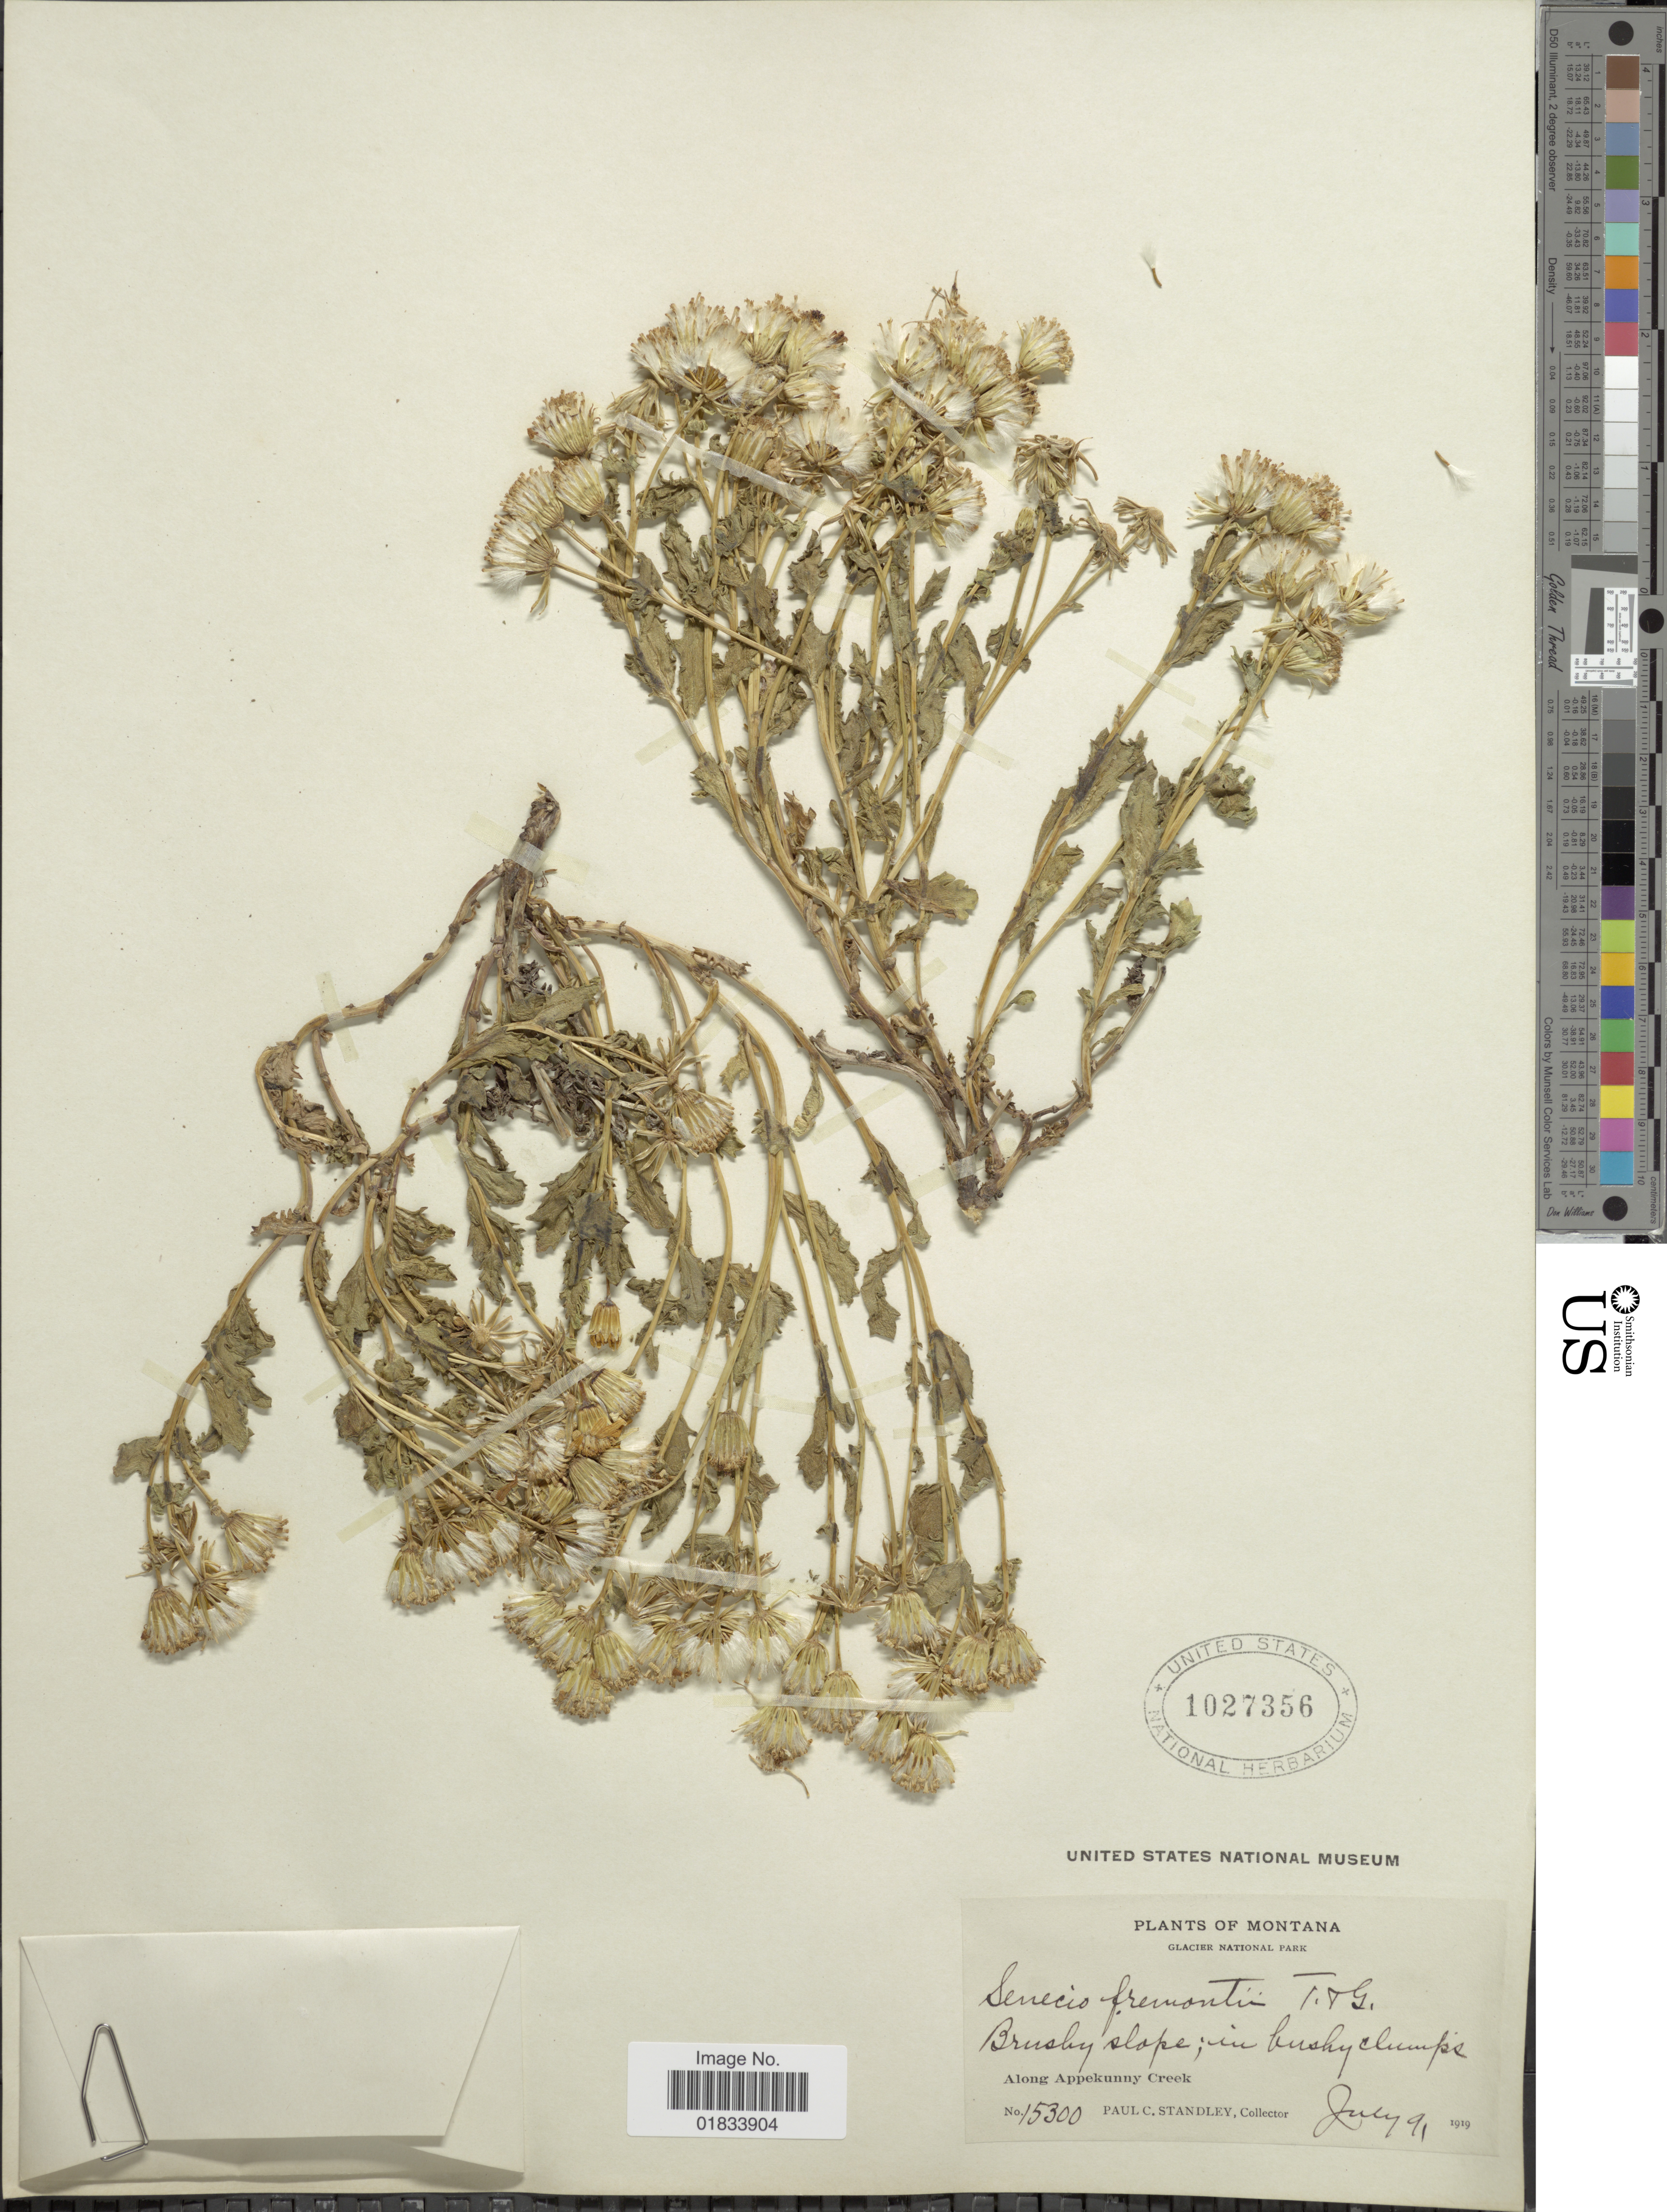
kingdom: Plantae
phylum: Tracheophyta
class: Magnoliopsida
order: Asterales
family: Asteraceae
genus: Senecio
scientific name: Senecio fremontii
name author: Torr. & A. Gray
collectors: P. C. Standley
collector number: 15300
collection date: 1919-07-09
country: United States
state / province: Montana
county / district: Glacier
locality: Glacier National Park, along Appekunny Creek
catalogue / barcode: US 1027356